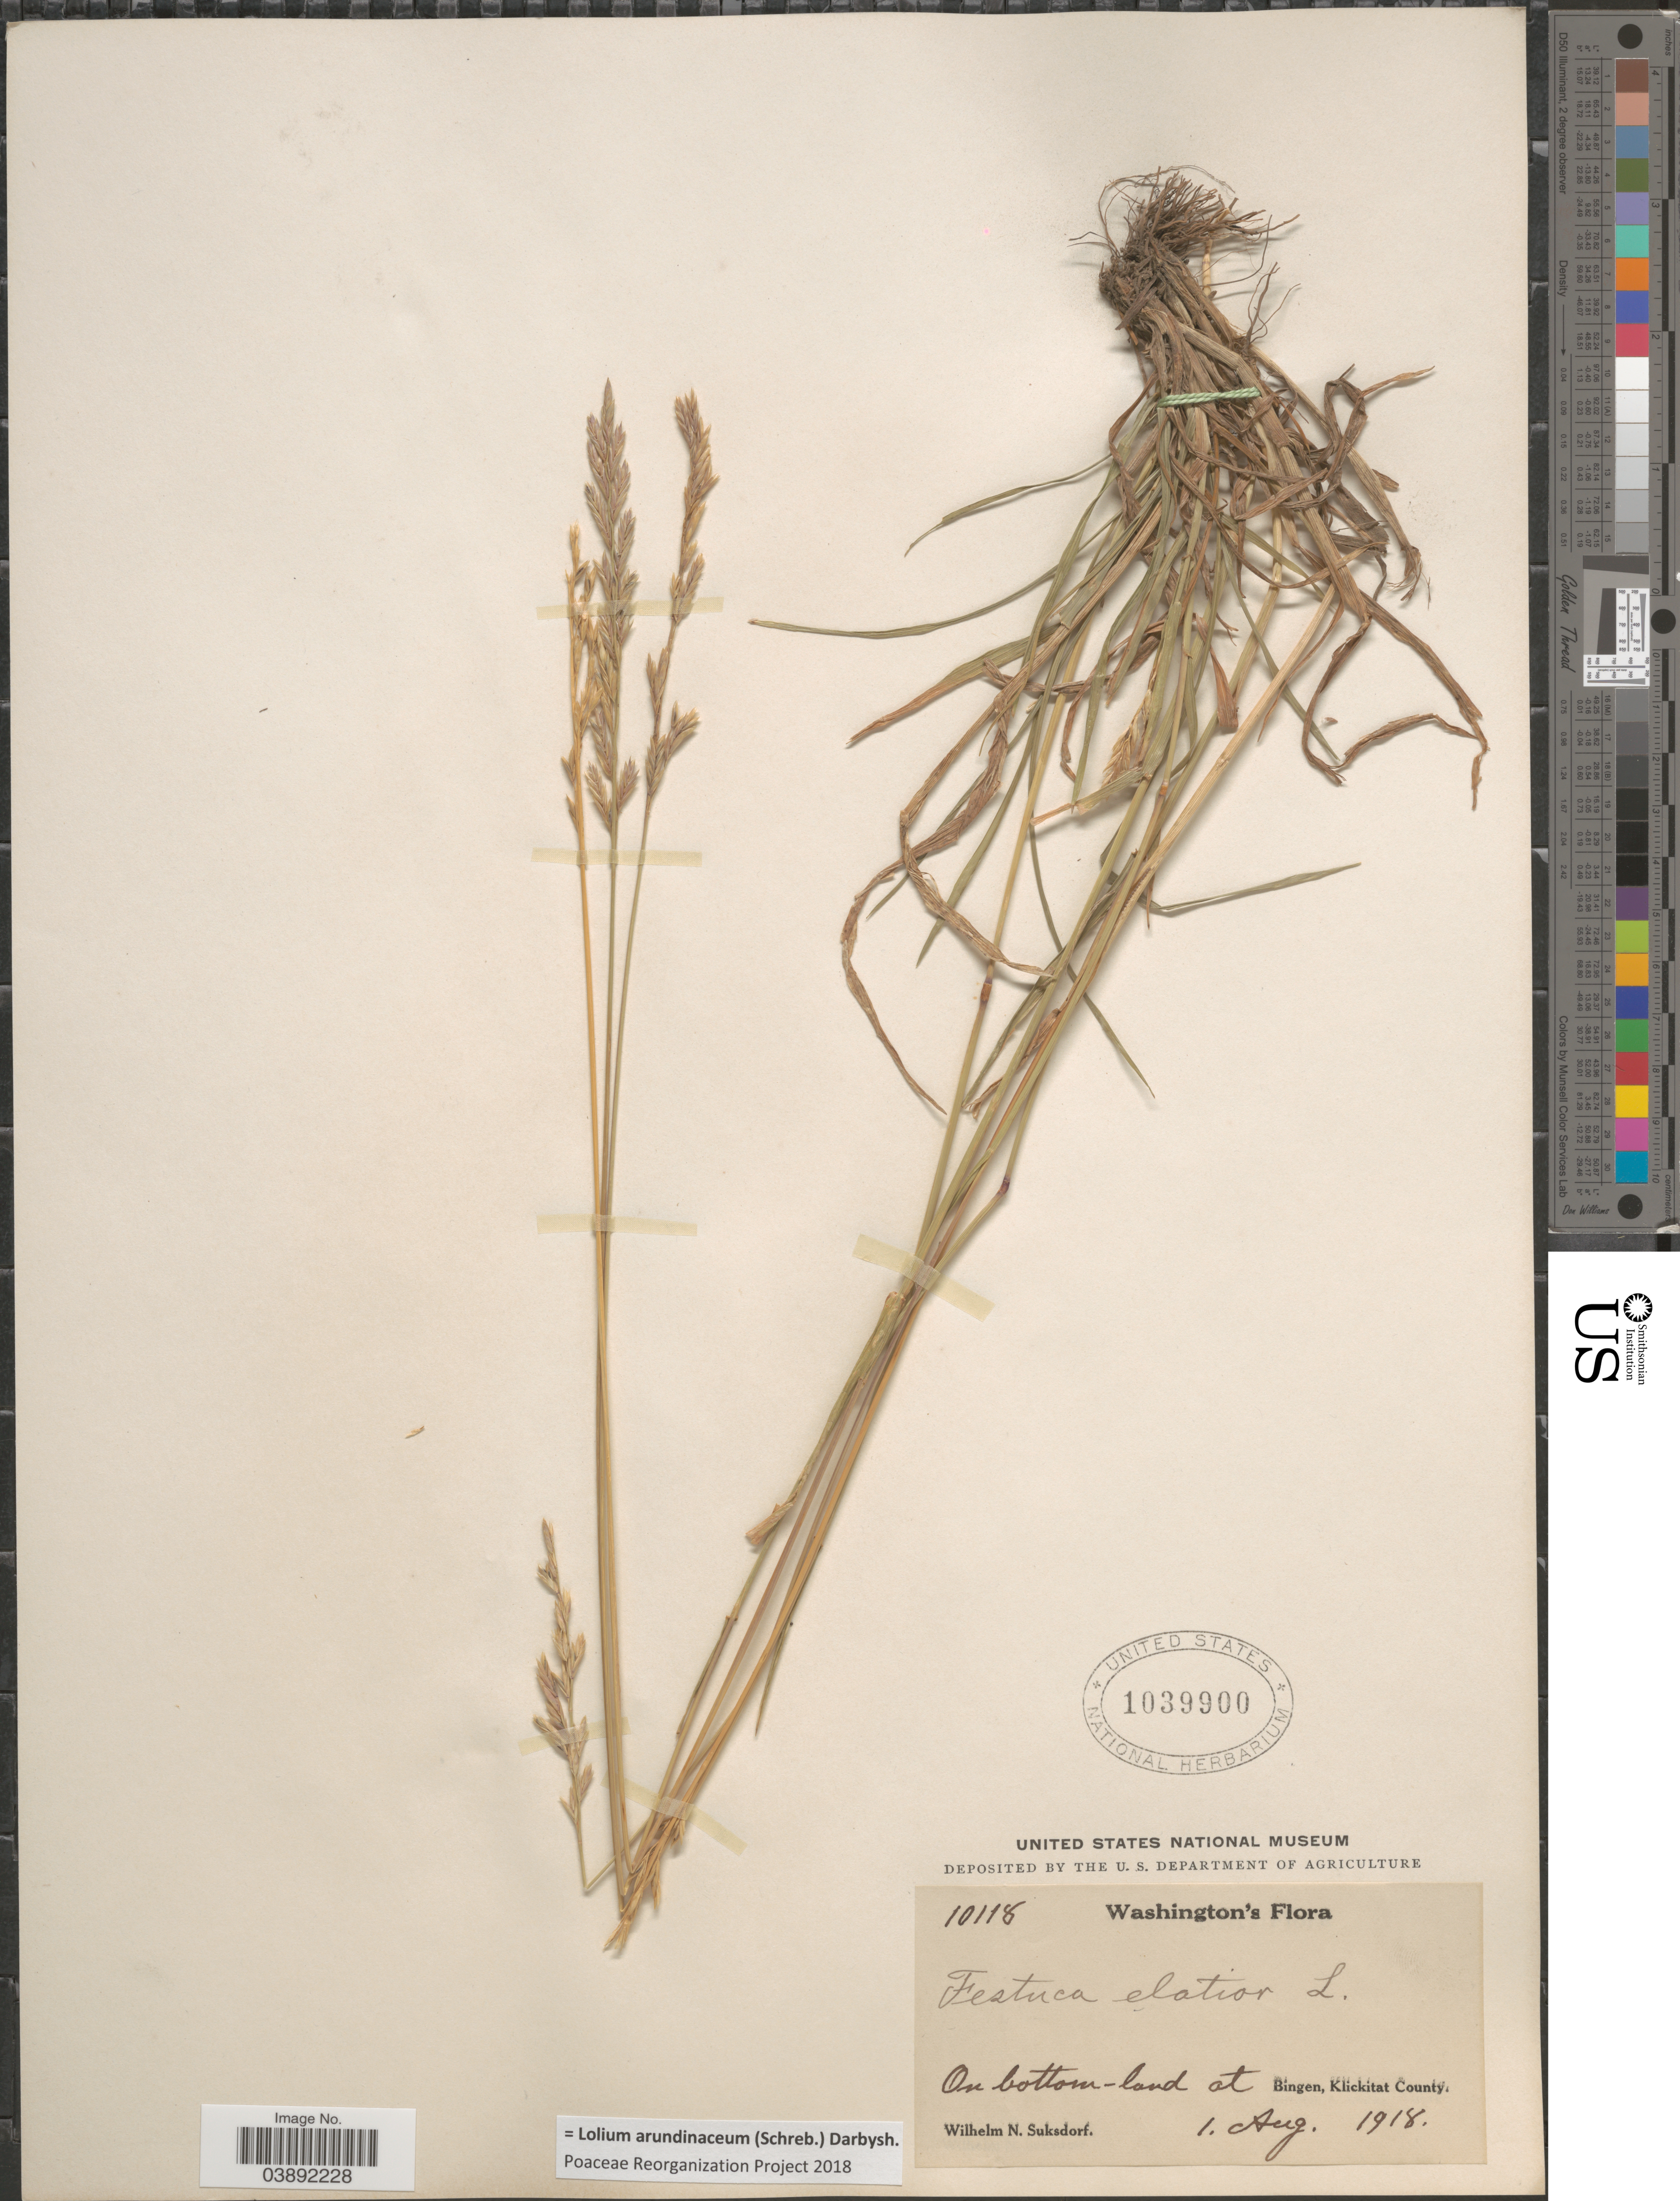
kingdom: Plantae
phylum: Tracheophyta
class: Liliopsida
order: Poales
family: Poaceae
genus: Lolium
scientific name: Lolium arundinaceum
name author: (Schreb.) Darbysh.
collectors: W. N. Suksdorf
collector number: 10118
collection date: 1918-08-01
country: United States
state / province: Washington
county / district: Klickitat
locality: On bottom-land at Bingen, Klickitat County.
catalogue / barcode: US 1039900